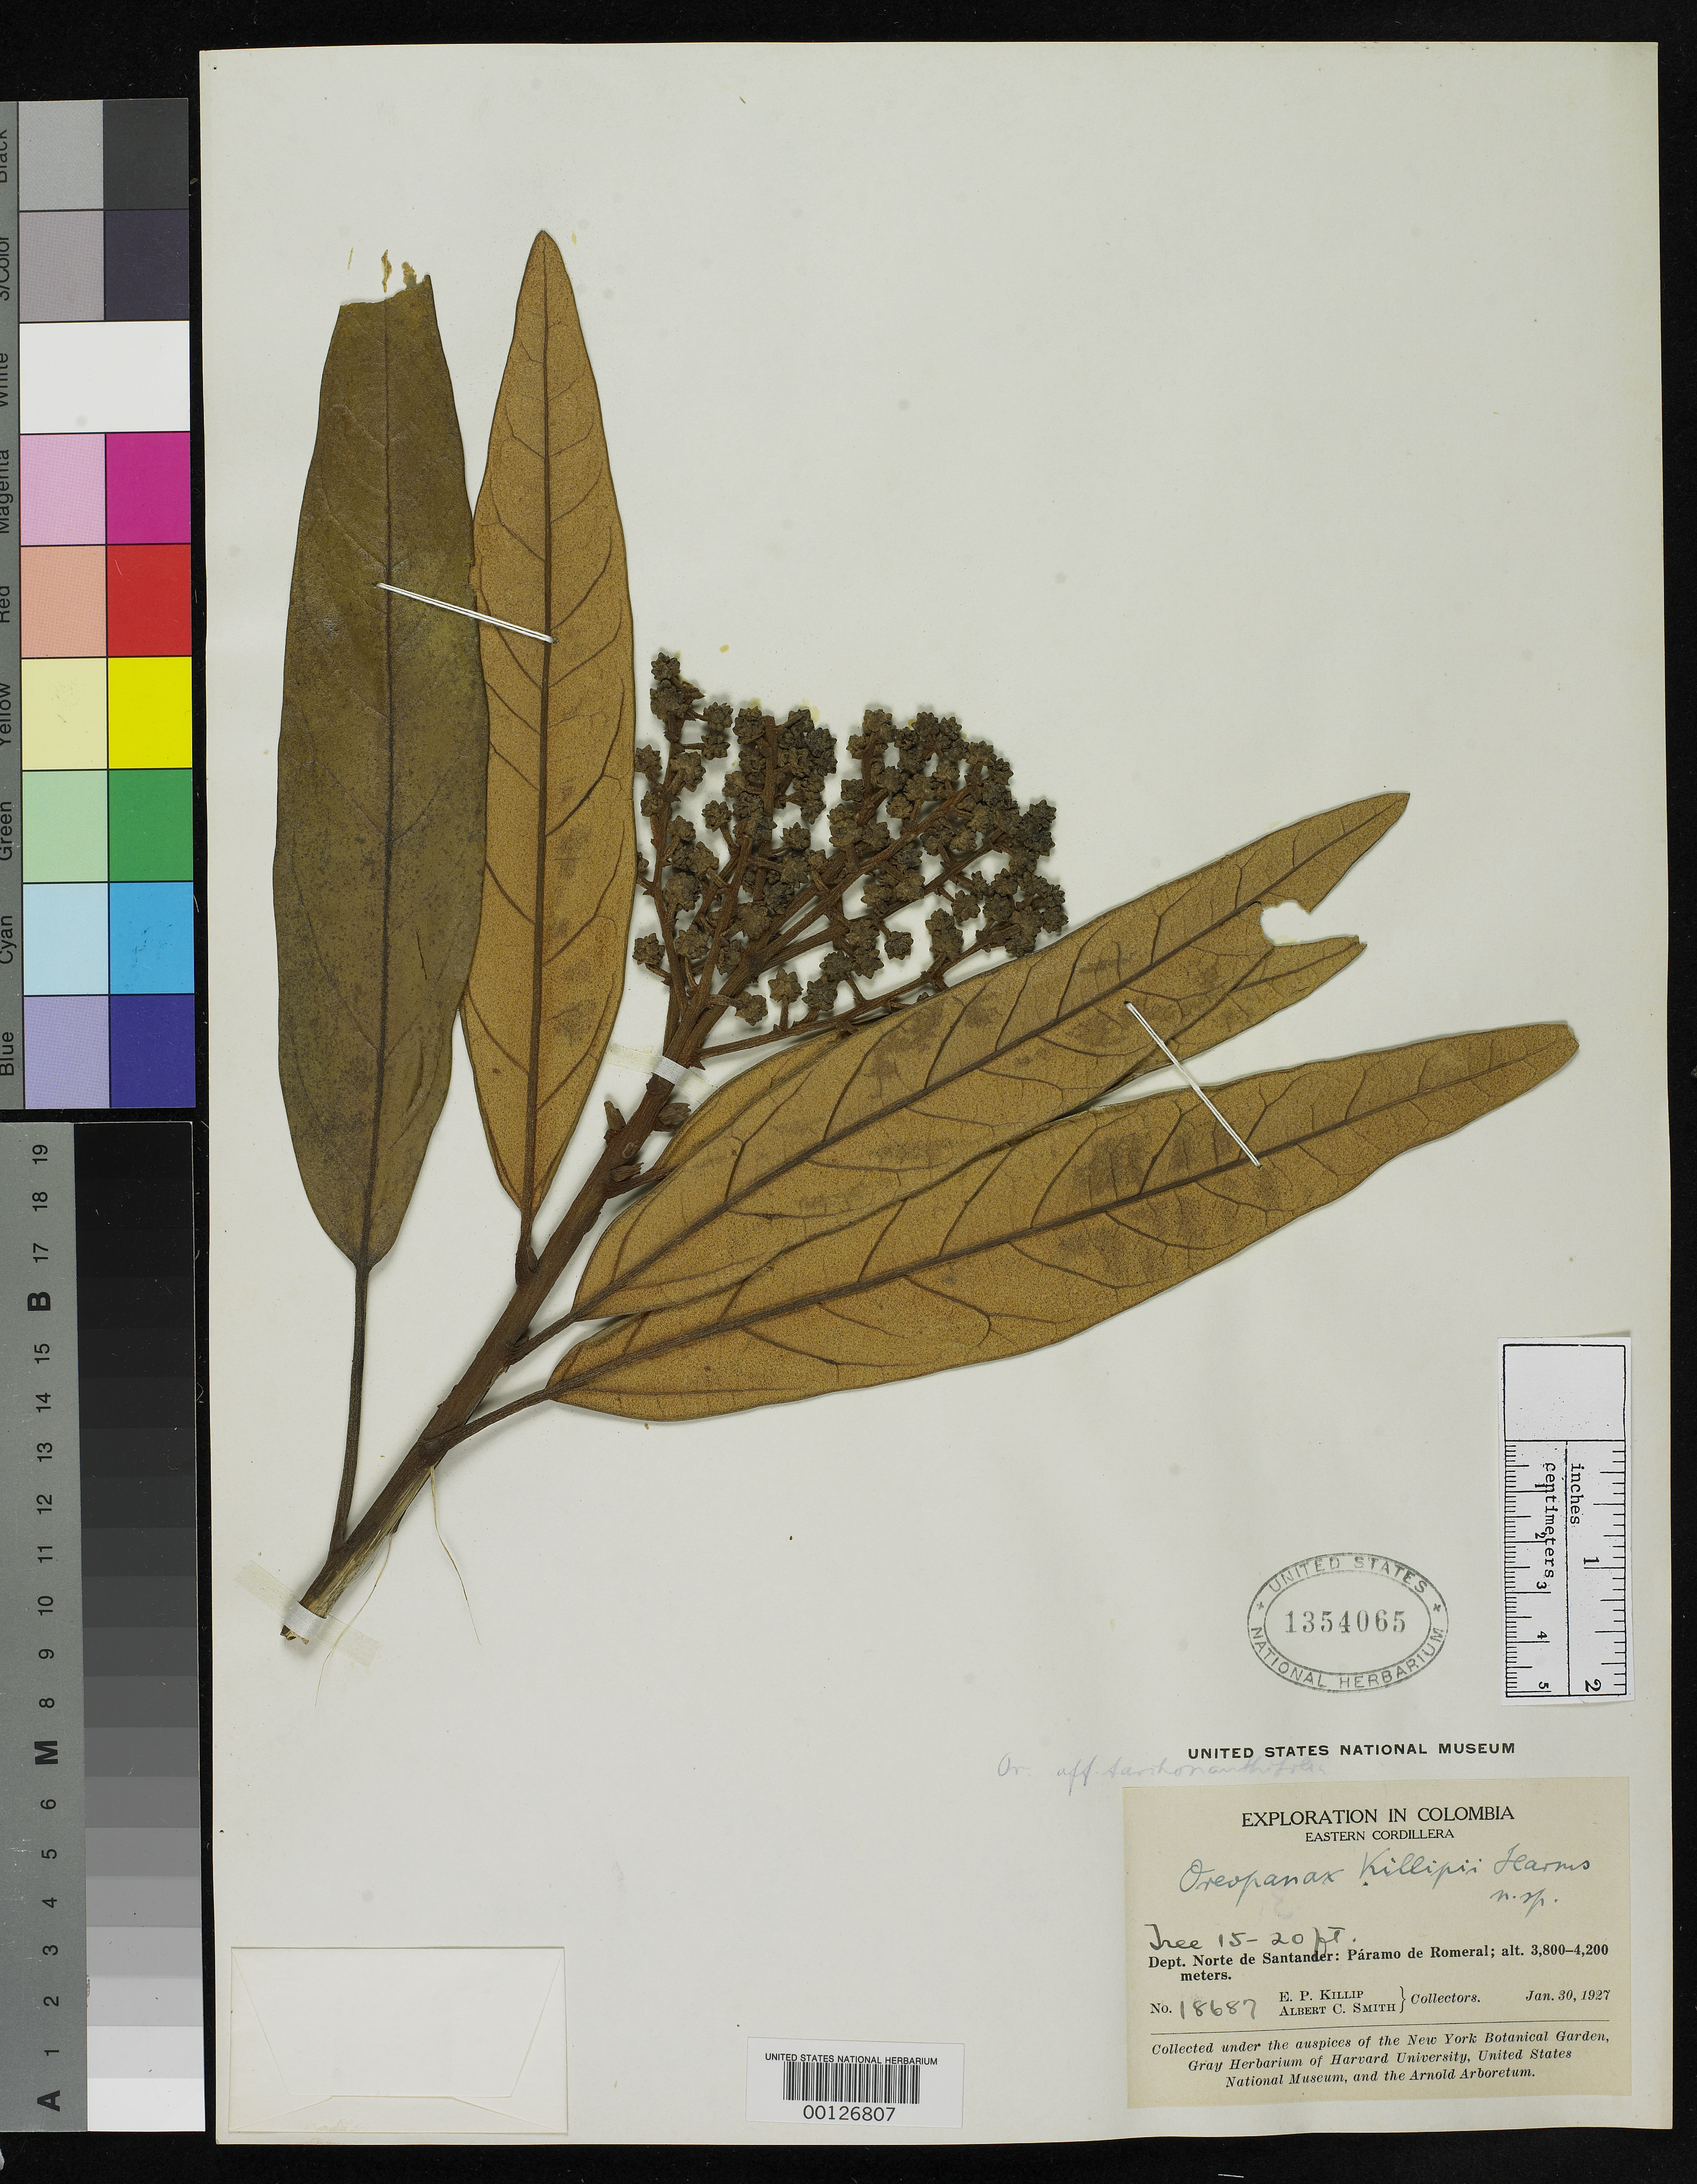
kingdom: Plantae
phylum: Tracheophyta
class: Magnoliopsida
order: Apiales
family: Araliaceae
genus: Oreopanax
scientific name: Oreopanax killipii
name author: Harms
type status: Type Collection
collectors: E. P. Killip & A. C. Smith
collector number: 18687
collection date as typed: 30 Jan 1927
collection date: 1927-01-30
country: Colombia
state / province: Norte de Santander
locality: Paramo de Romeral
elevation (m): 3800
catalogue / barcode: US 1354065